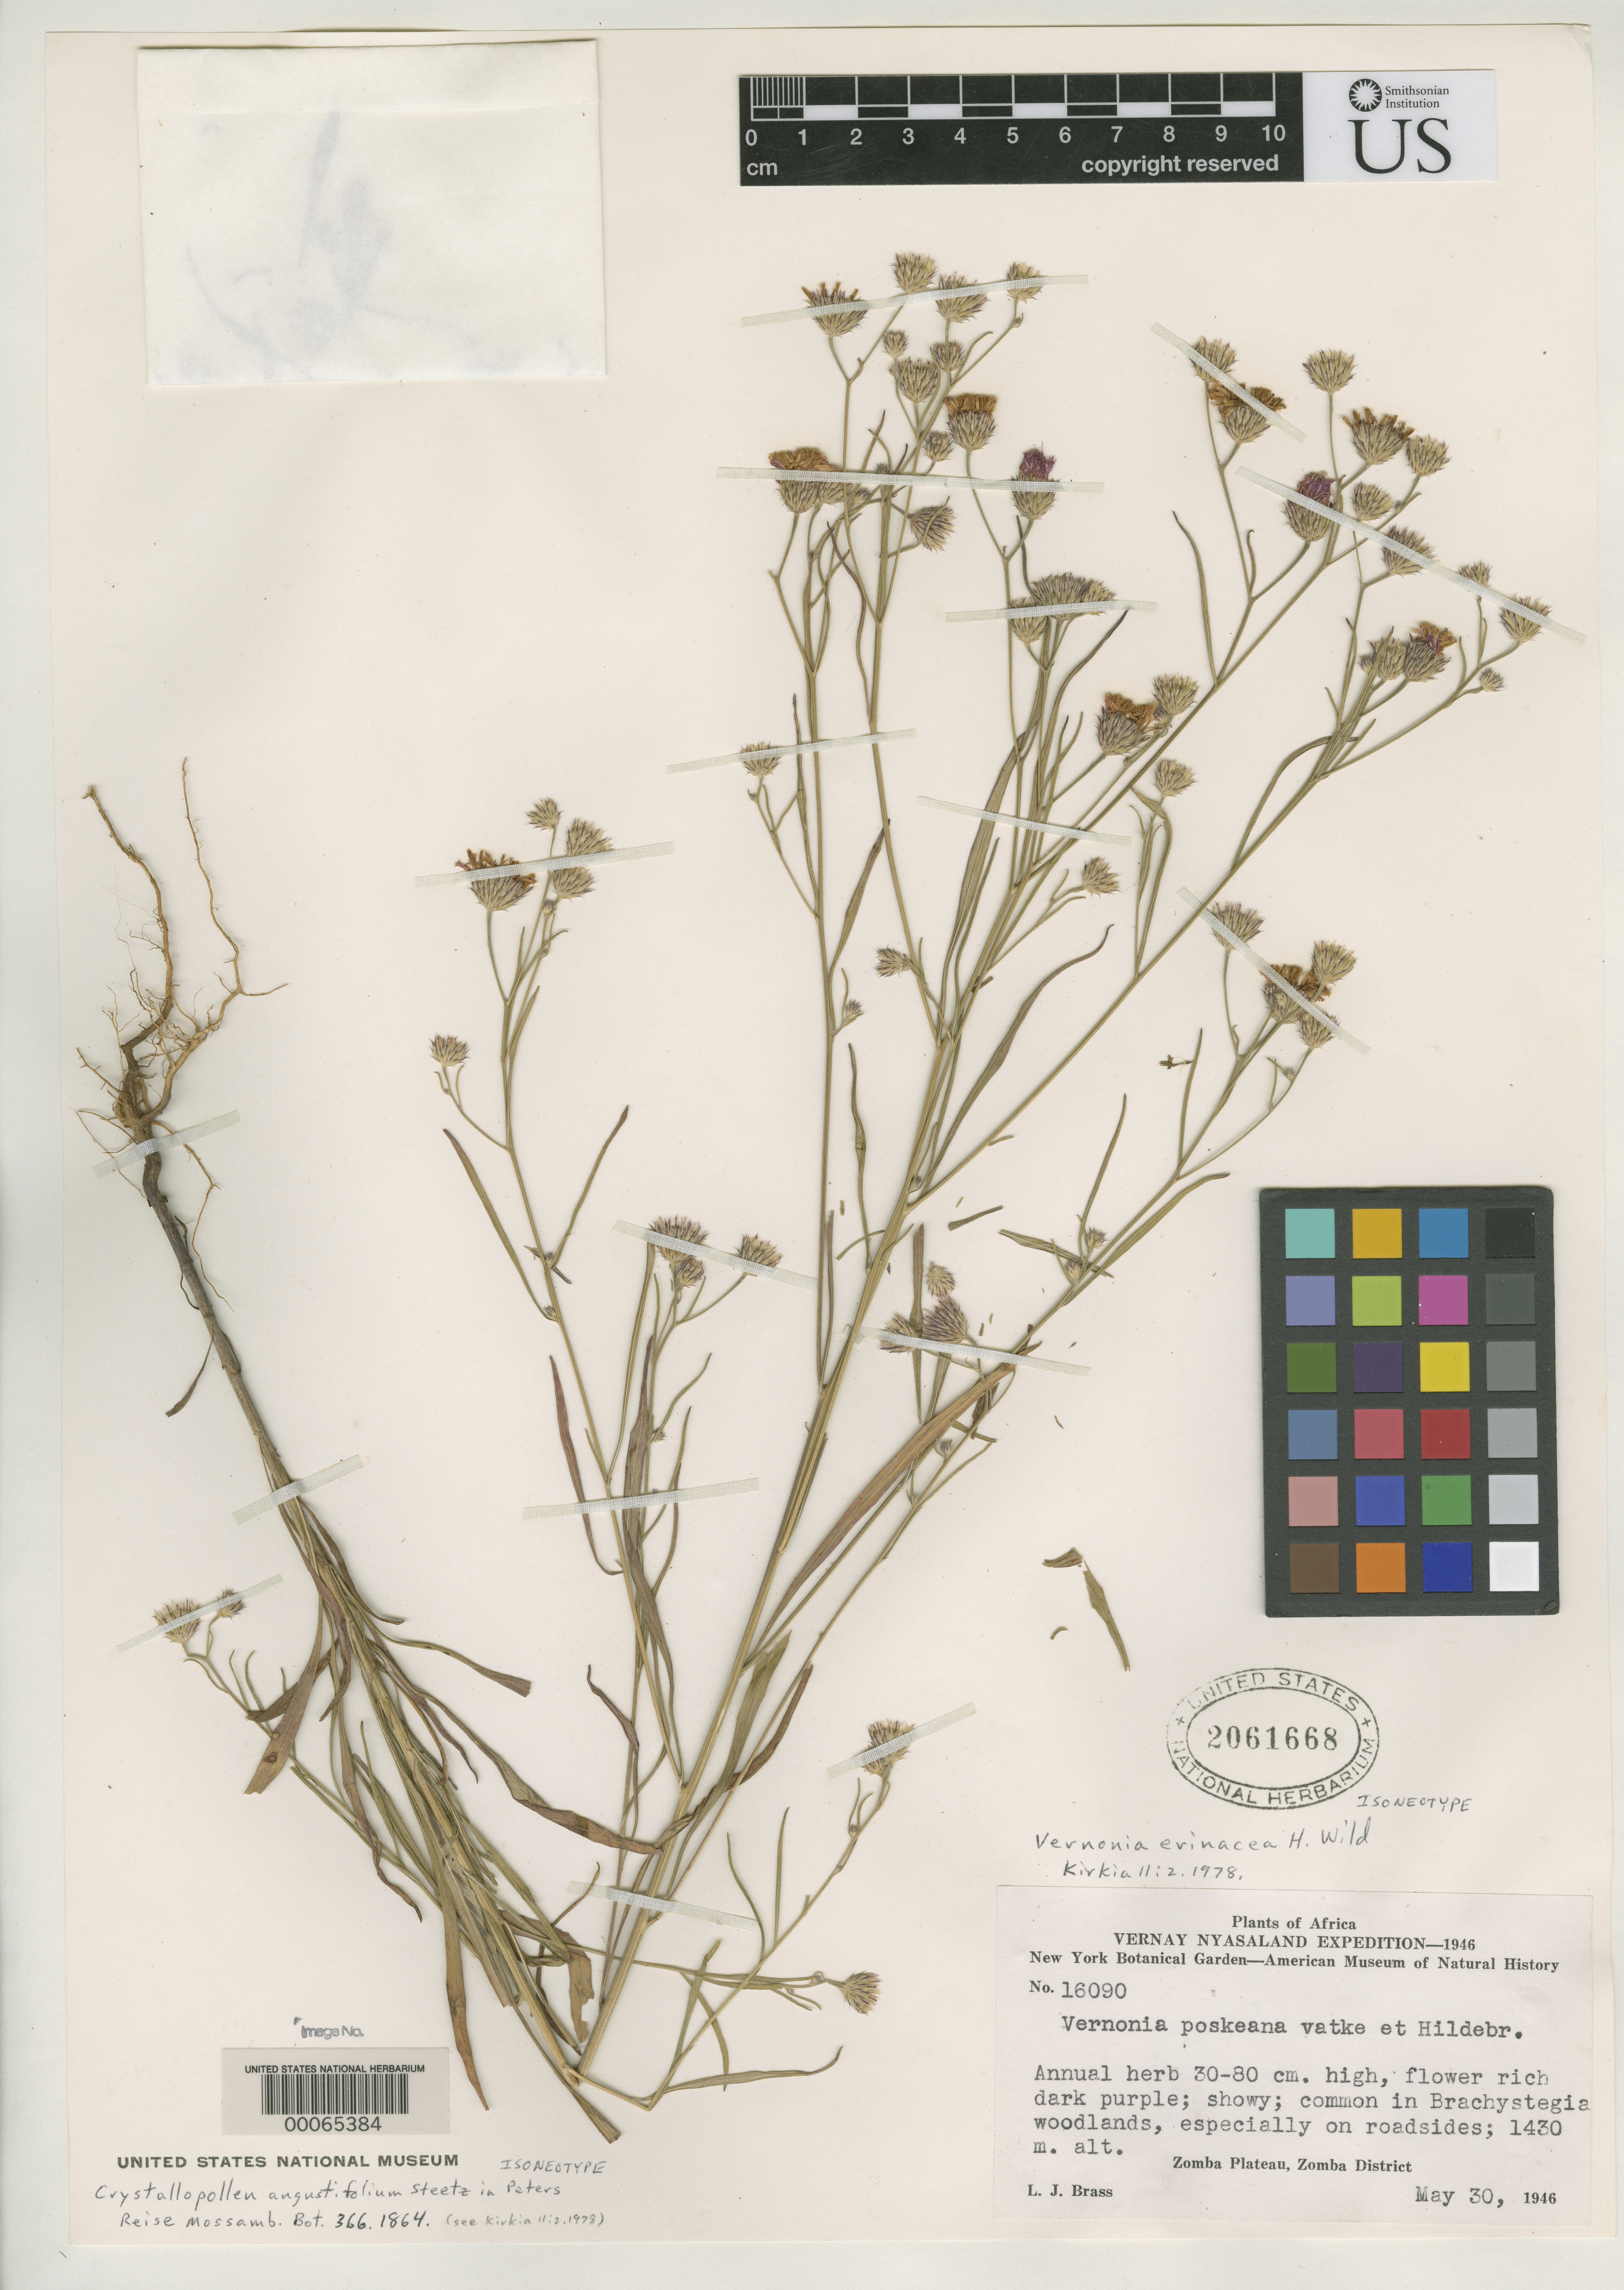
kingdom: Plantae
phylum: Tracheophyta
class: Magnoliopsida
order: Asterales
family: Asteraceae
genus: Vernonia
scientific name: Vernonia erinacea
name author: Wild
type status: Isoneotype; Isotype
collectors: L. J. Brass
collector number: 16090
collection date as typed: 30 May 1946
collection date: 1946-05-30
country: Malawi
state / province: Southern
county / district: Zomba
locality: "Nyasaland", Zomba Plateau, Zomba District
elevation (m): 1430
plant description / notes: "forma vulgaris" renamed as Vernonia erinacea Wild. See C. Jeffrey in Kew Bull. 43(2):195-277. 1988.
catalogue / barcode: US 2061668